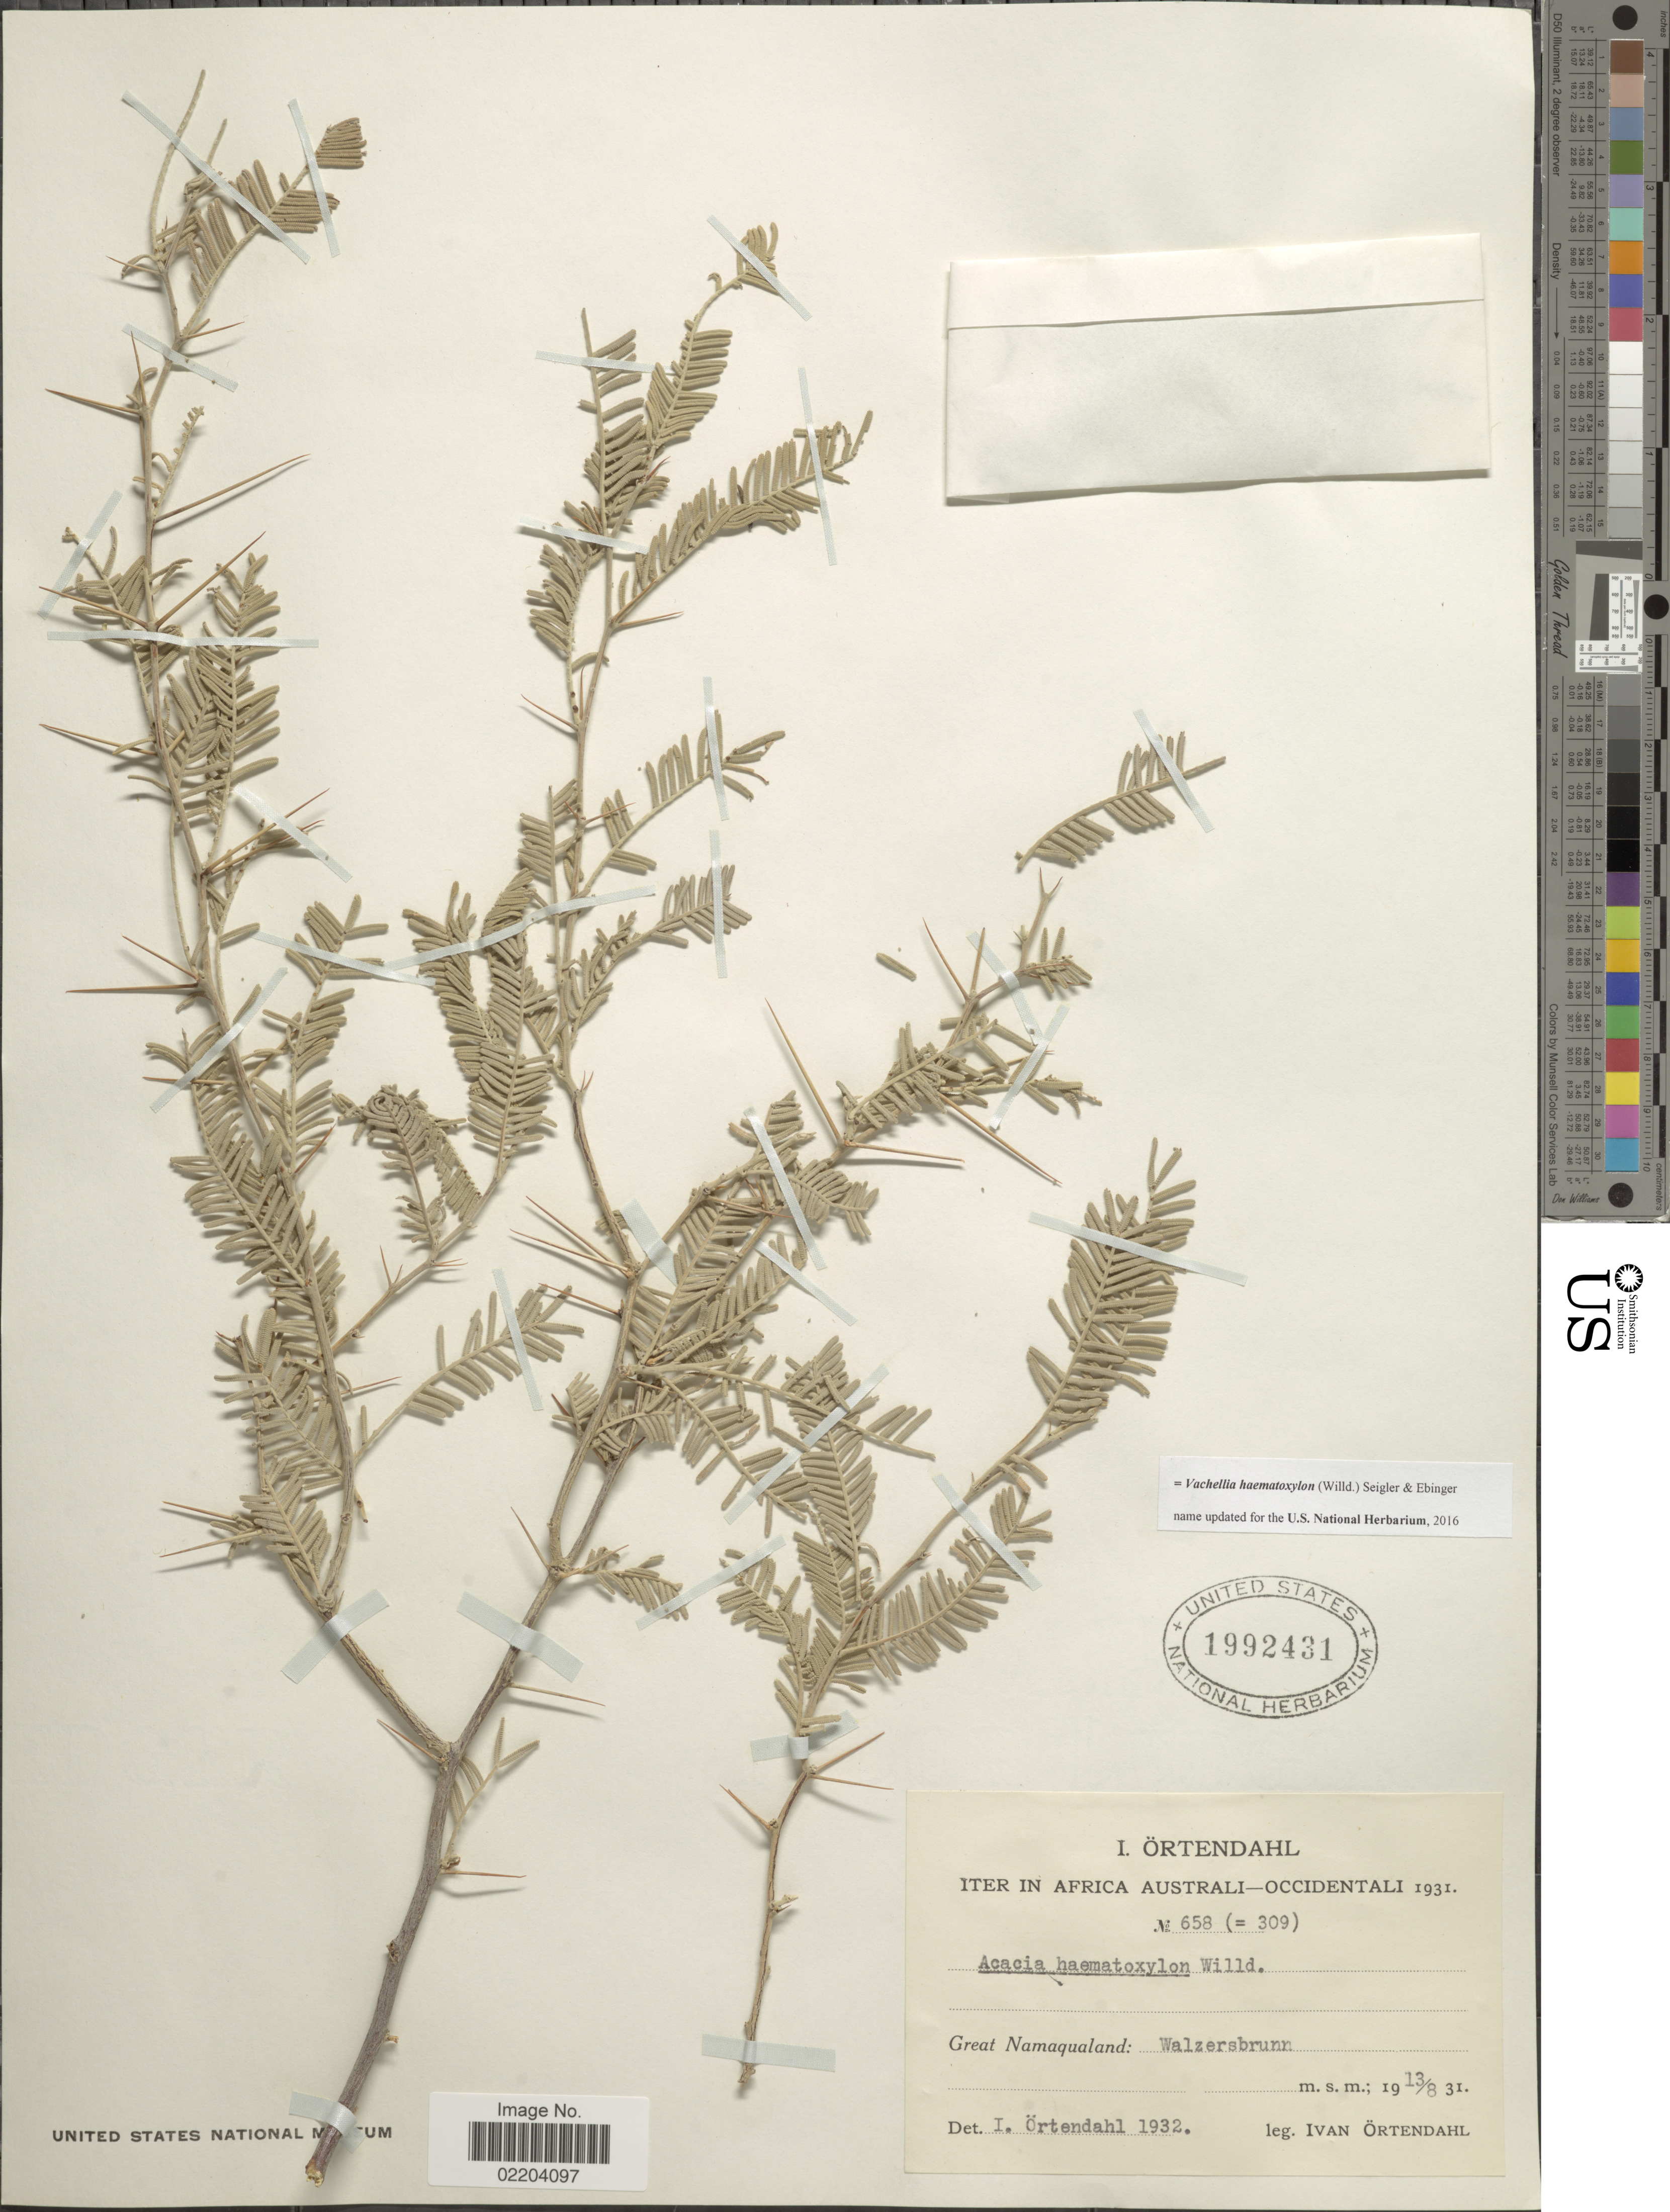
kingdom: Plantae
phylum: Tracheophyta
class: Magnoliopsida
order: Fabales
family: Fabaceae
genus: Vachellia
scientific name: Vachellia haematoxylon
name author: (Willd.) Seigler & Ebinger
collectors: I. Ortendahl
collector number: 658 (=309)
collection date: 1931-08-13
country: South Africa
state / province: Northern Cape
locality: Great Namaqualand: Walzerbrunn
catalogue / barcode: US 1992431